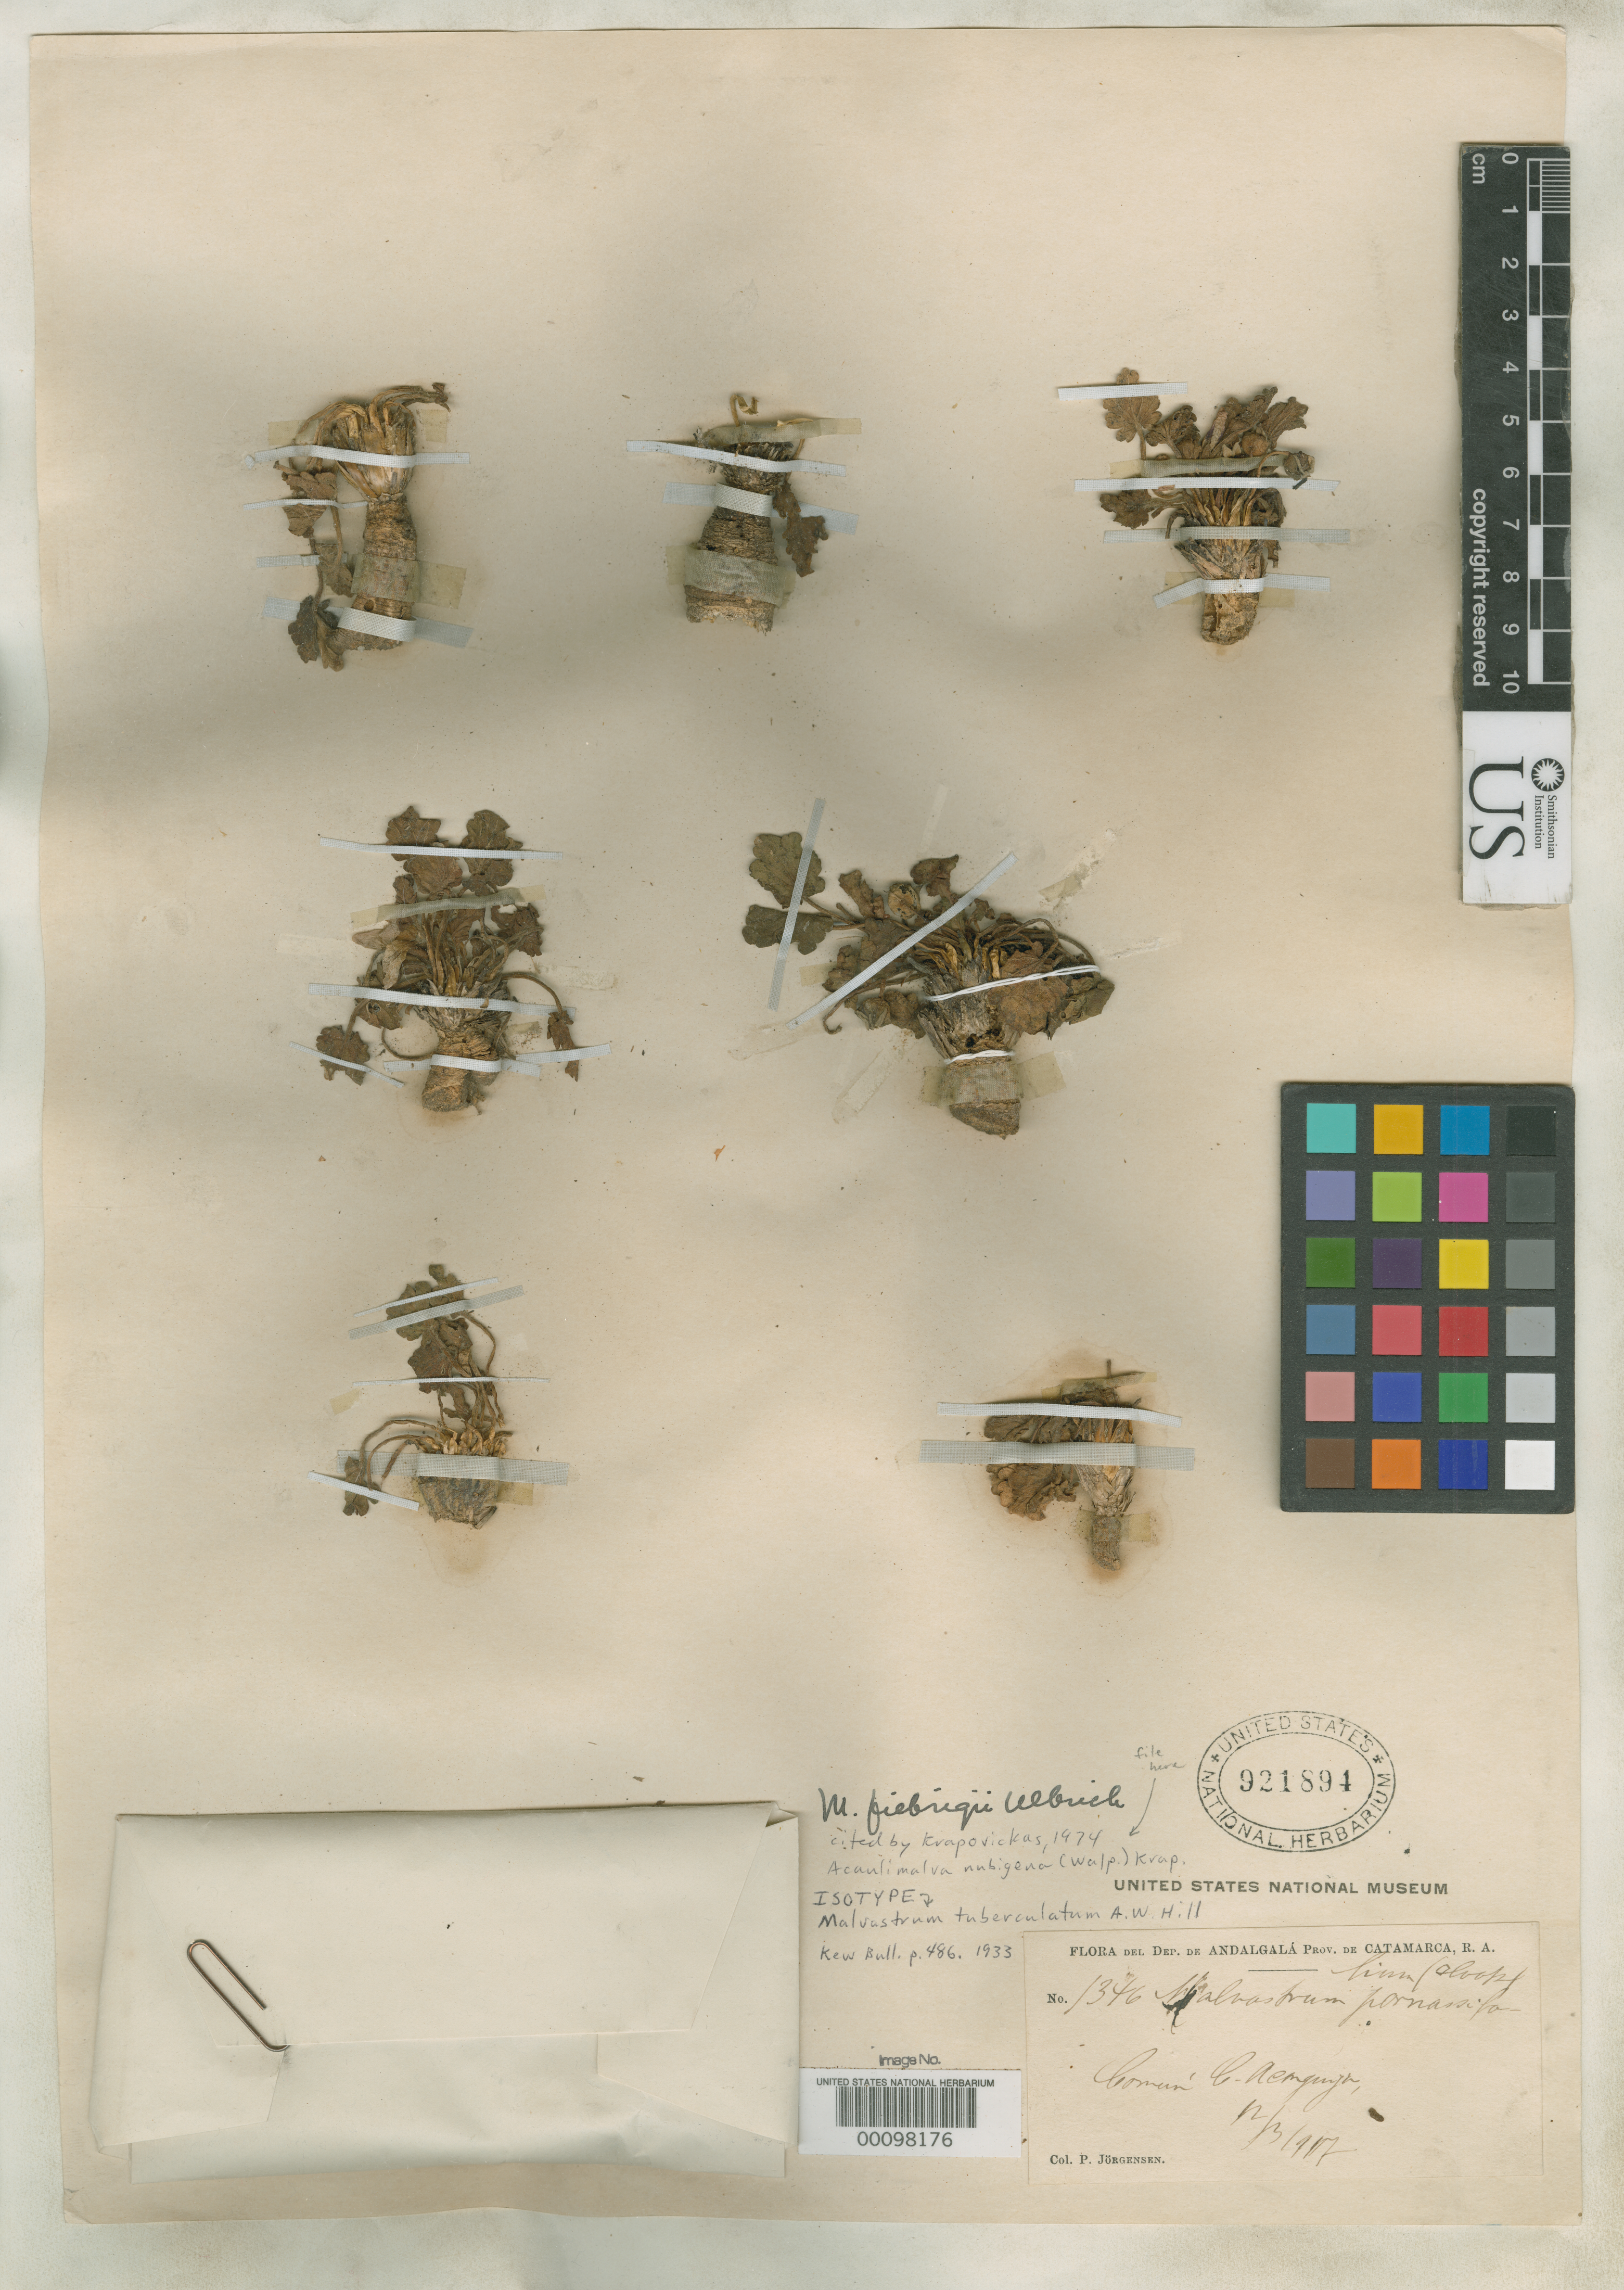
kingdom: Plantae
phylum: Tracheophyta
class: Magnoliopsida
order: Malvales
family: Malvaceae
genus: Malvastrum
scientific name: Malvastrum tuberculatum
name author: A.W. Hill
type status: Isotype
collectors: P. Jorgensen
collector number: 1346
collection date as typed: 30 Mar 1916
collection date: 1916-03-30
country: Argentina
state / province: Catamarca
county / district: Andalgalá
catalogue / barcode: US 921894